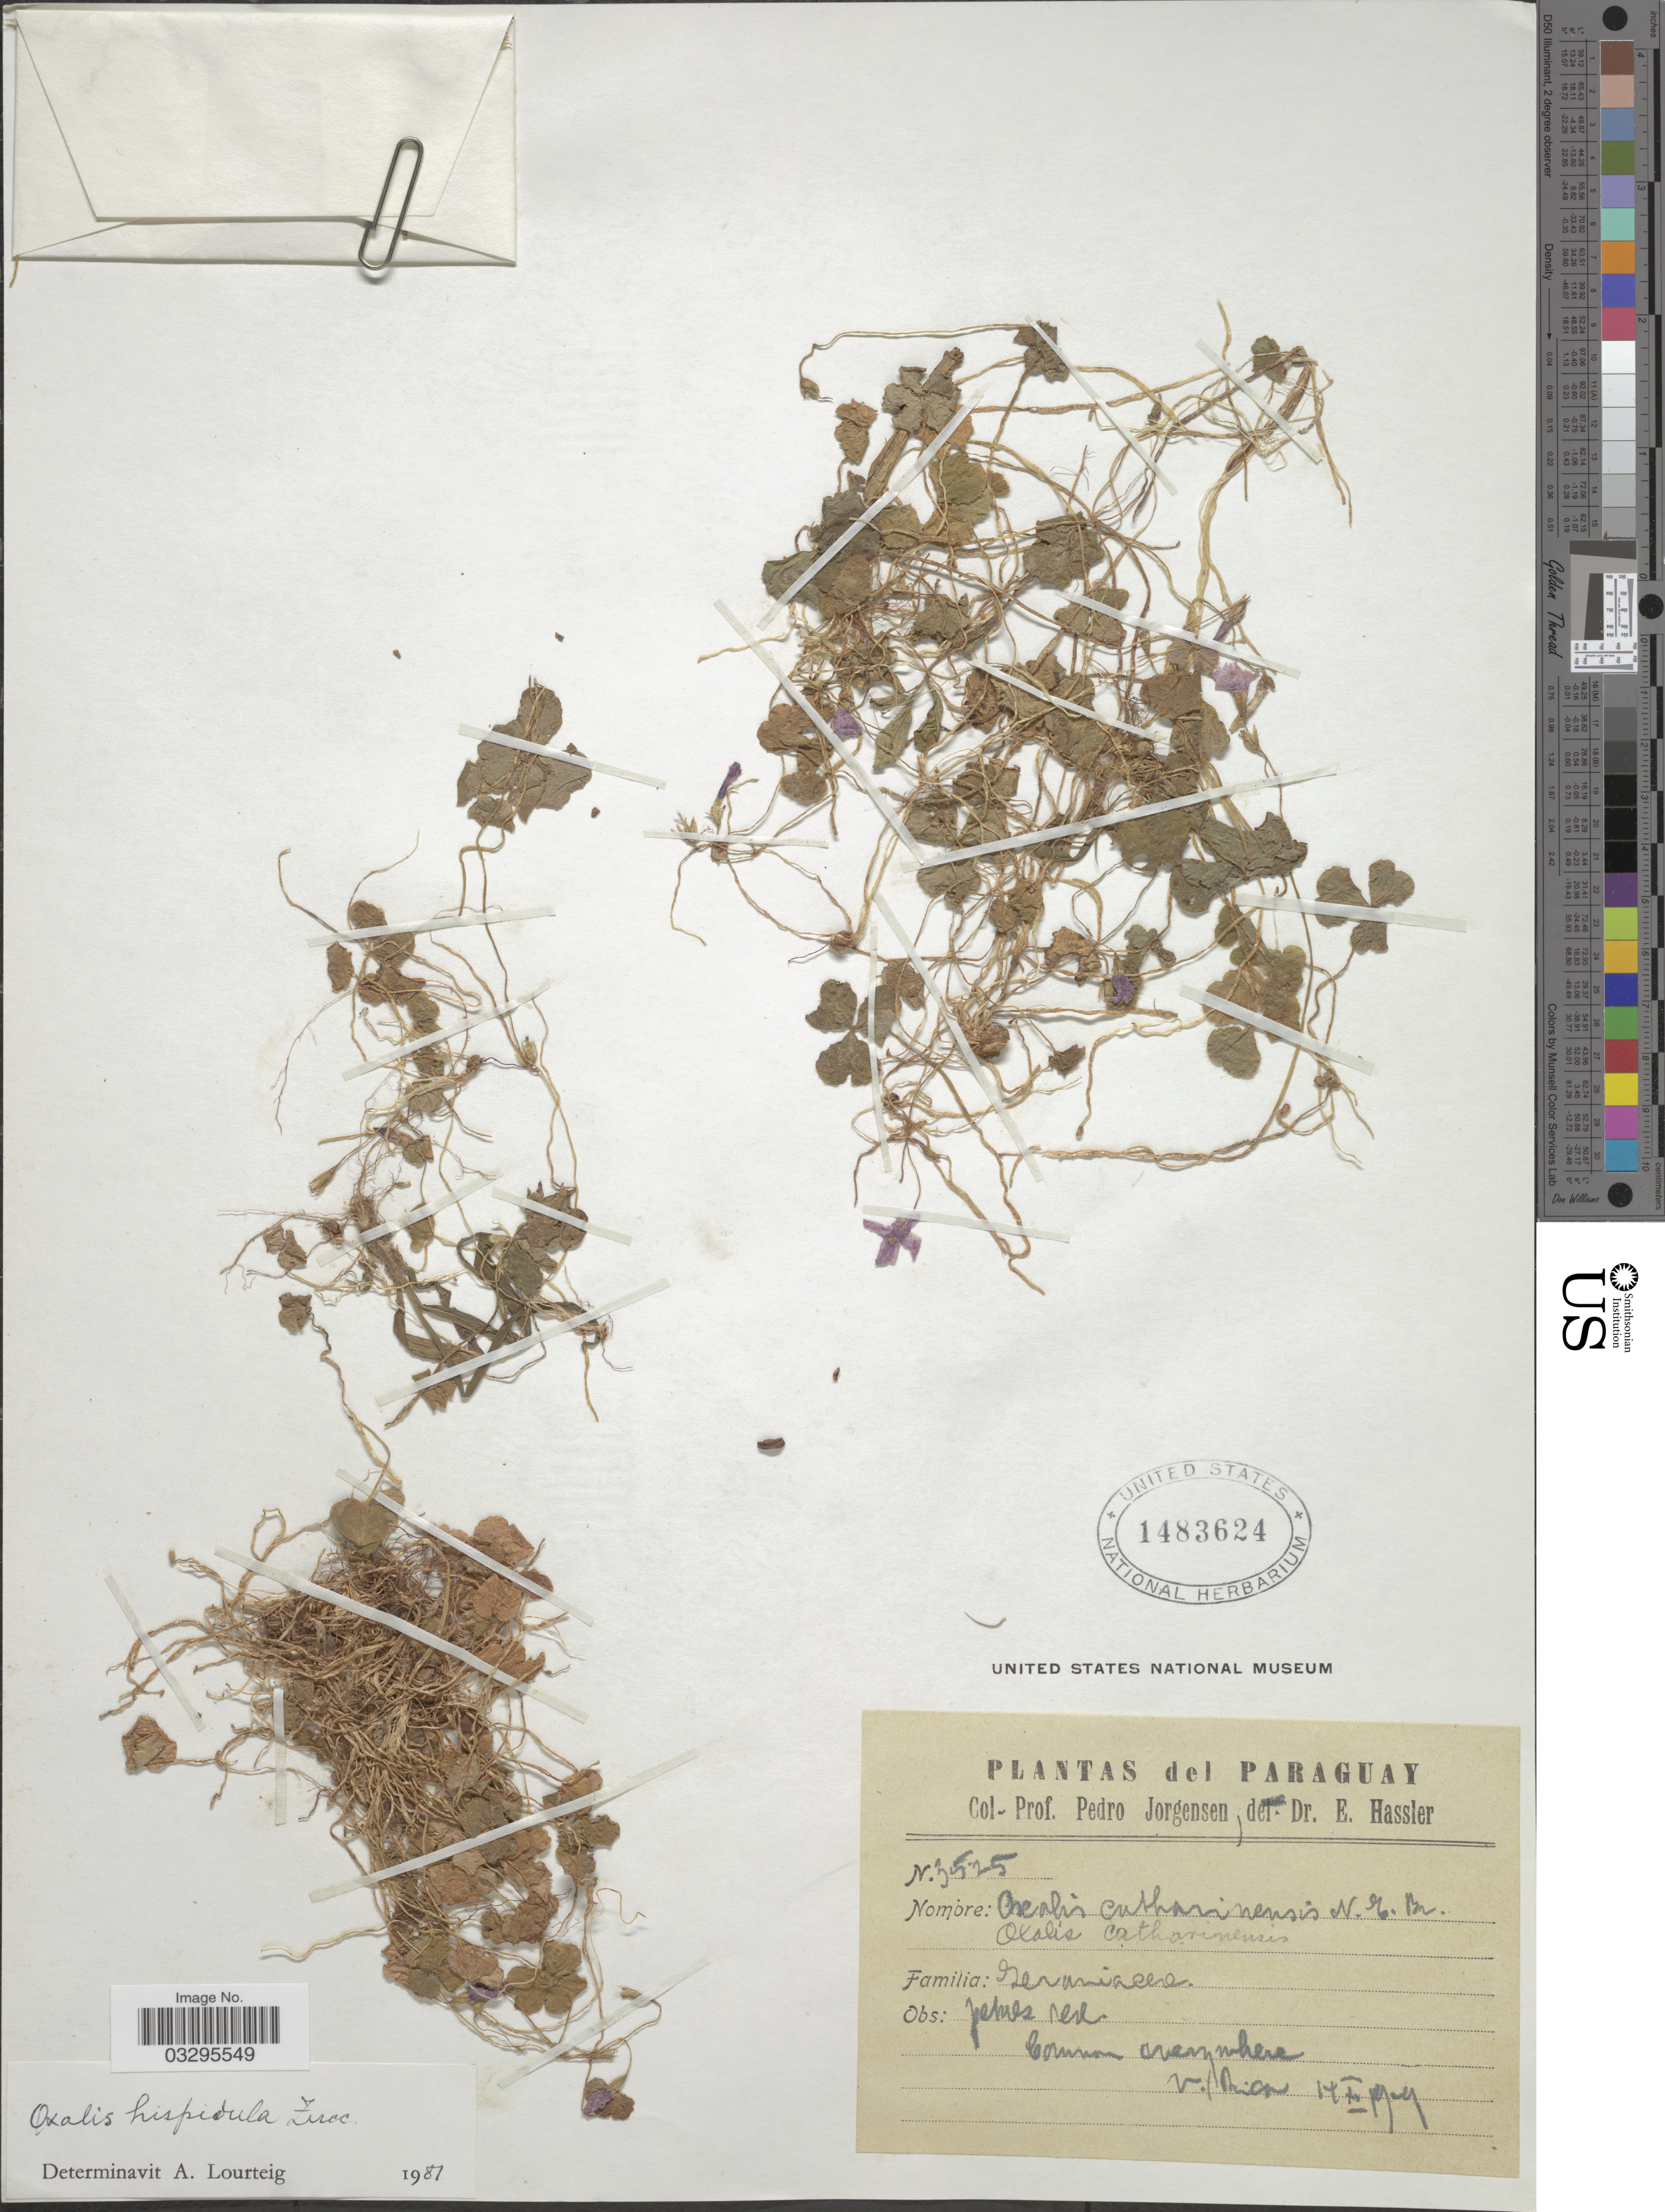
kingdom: Plantae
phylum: Tracheophyta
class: Magnoliopsida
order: Oxalidales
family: Oxalidaceae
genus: Oxalis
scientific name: Oxalis hispidula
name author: Zucc.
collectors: P. Jörgensen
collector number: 3525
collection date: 1929-10-14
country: Paraguay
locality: V. Rica.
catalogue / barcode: US 1483624